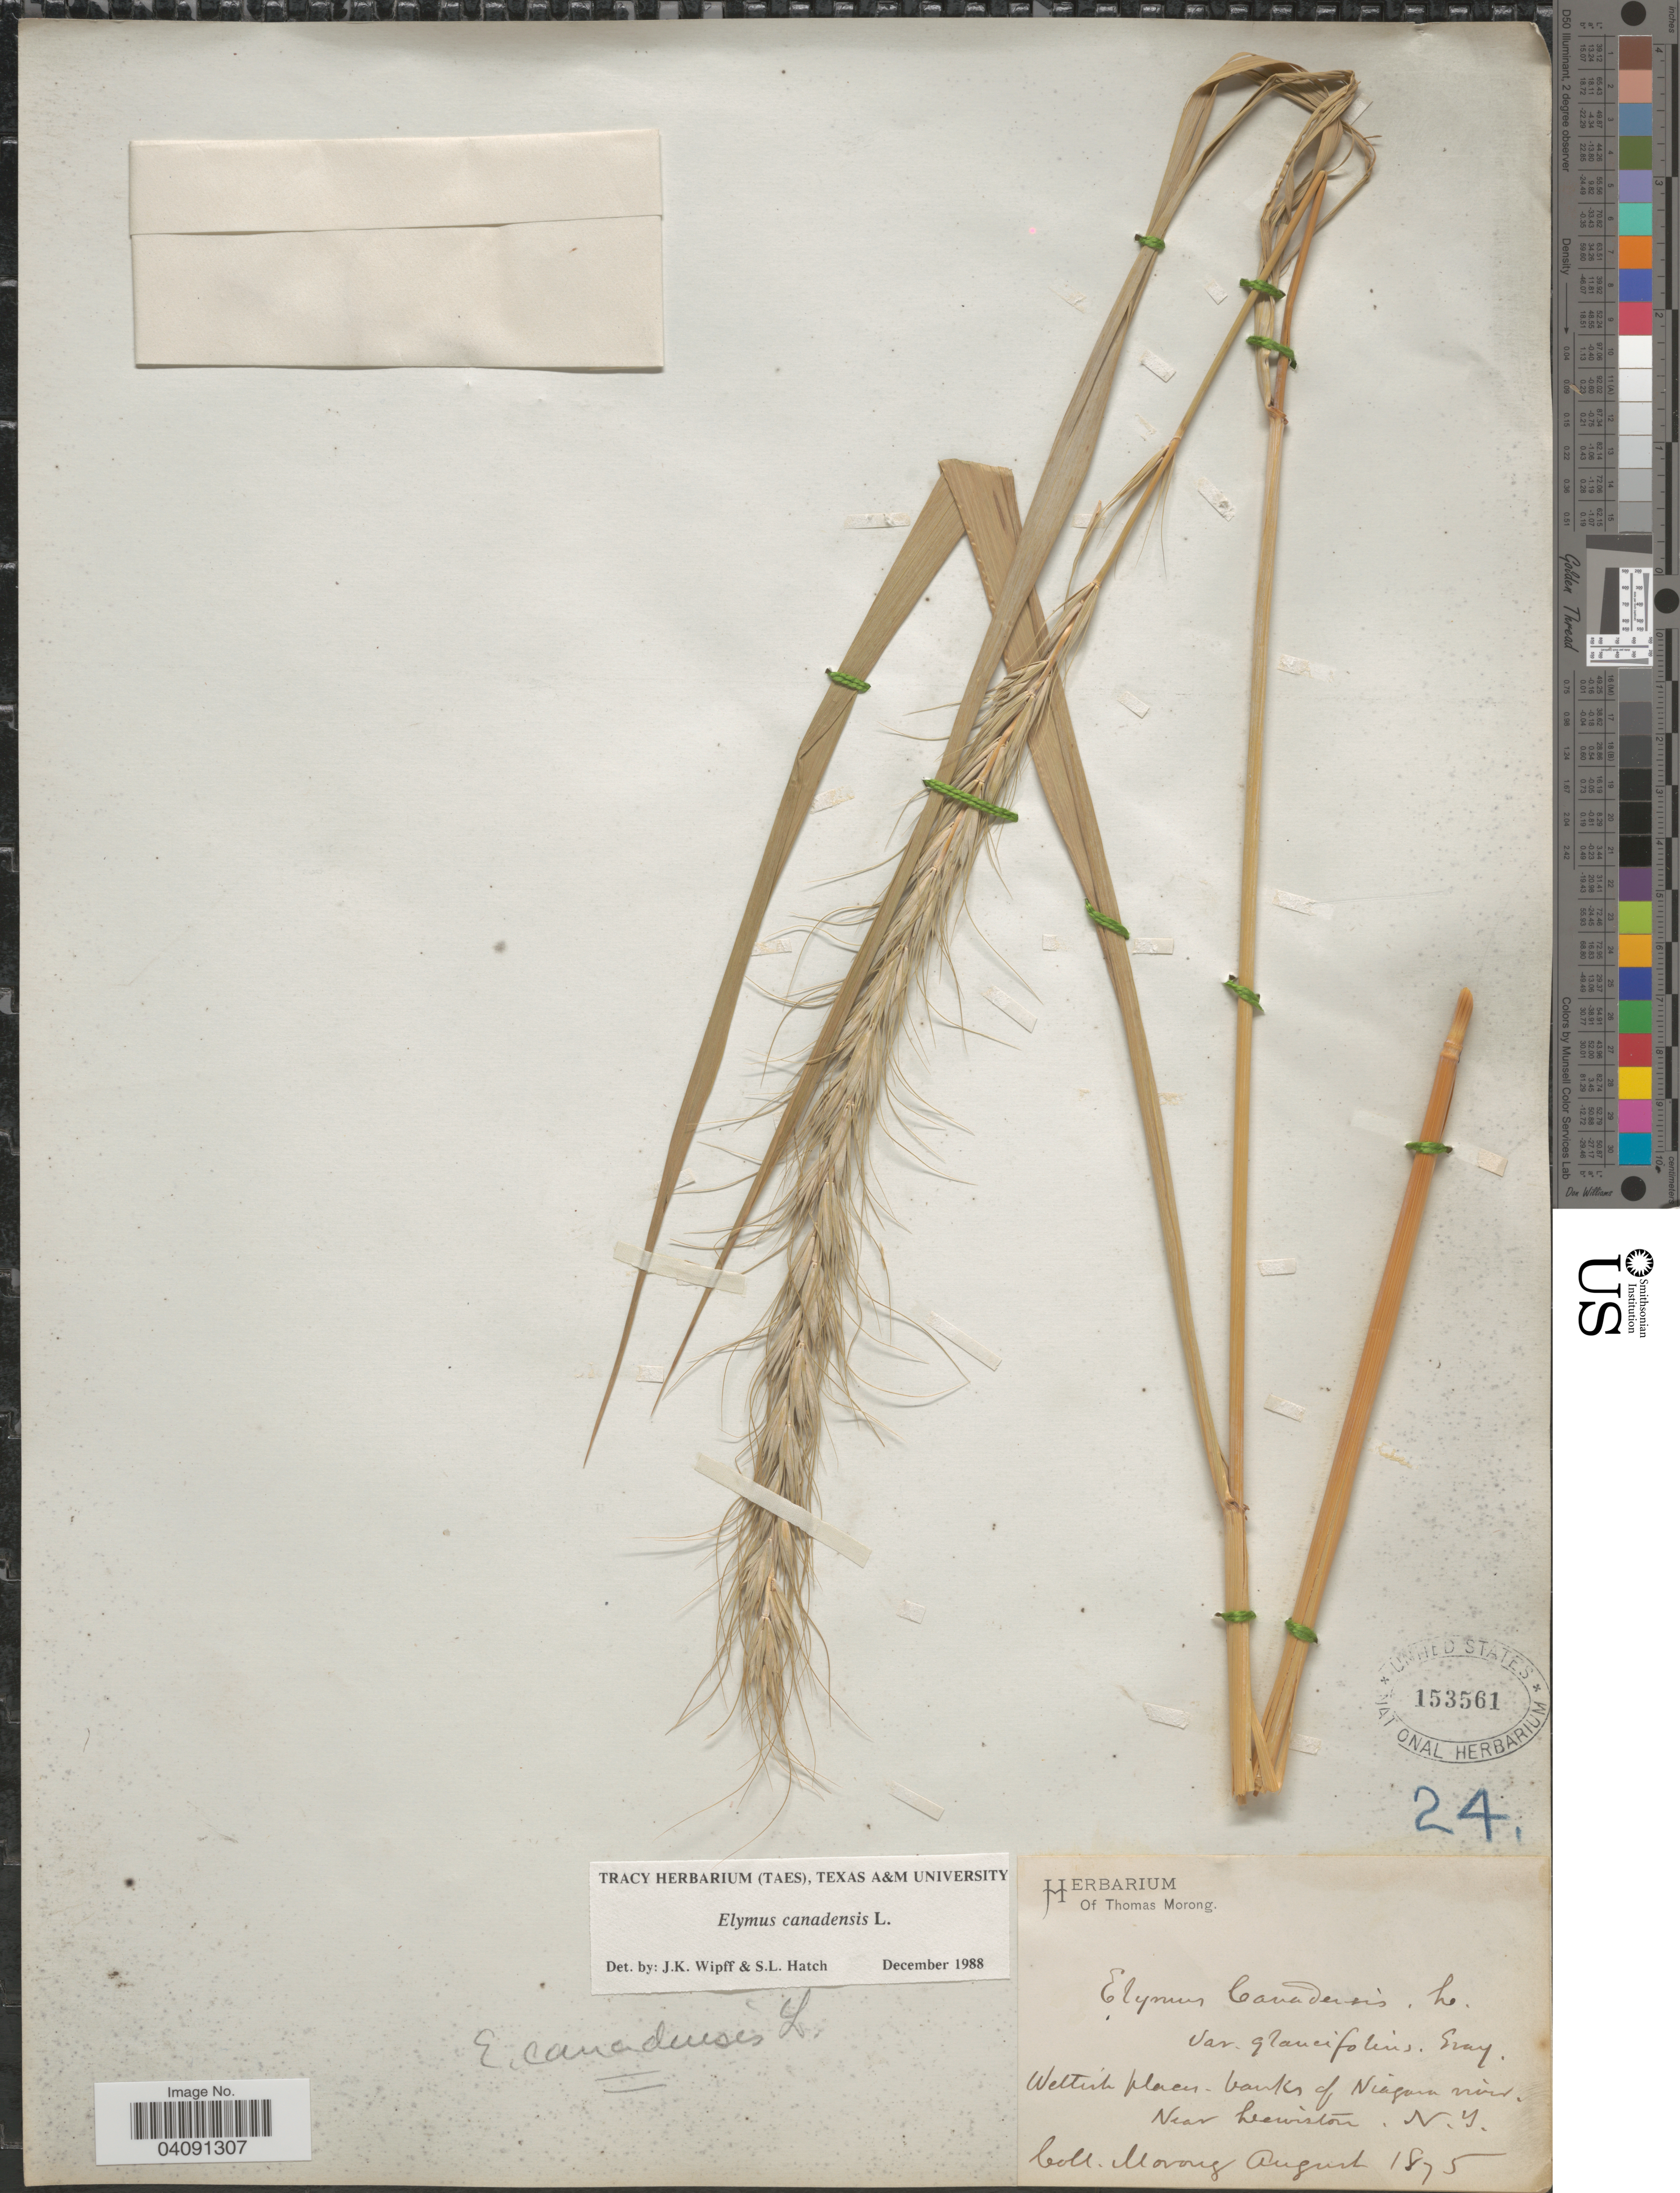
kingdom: Plantae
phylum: Tracheophyta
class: Liliopsida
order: Poales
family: Poaceae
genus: Elymus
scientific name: Elymus canadensis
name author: L.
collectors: ex herb. T. Morong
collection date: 1875-08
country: United States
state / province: New York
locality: Wettish places- banks of Niagara river. Near Lewiston.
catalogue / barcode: US 153561